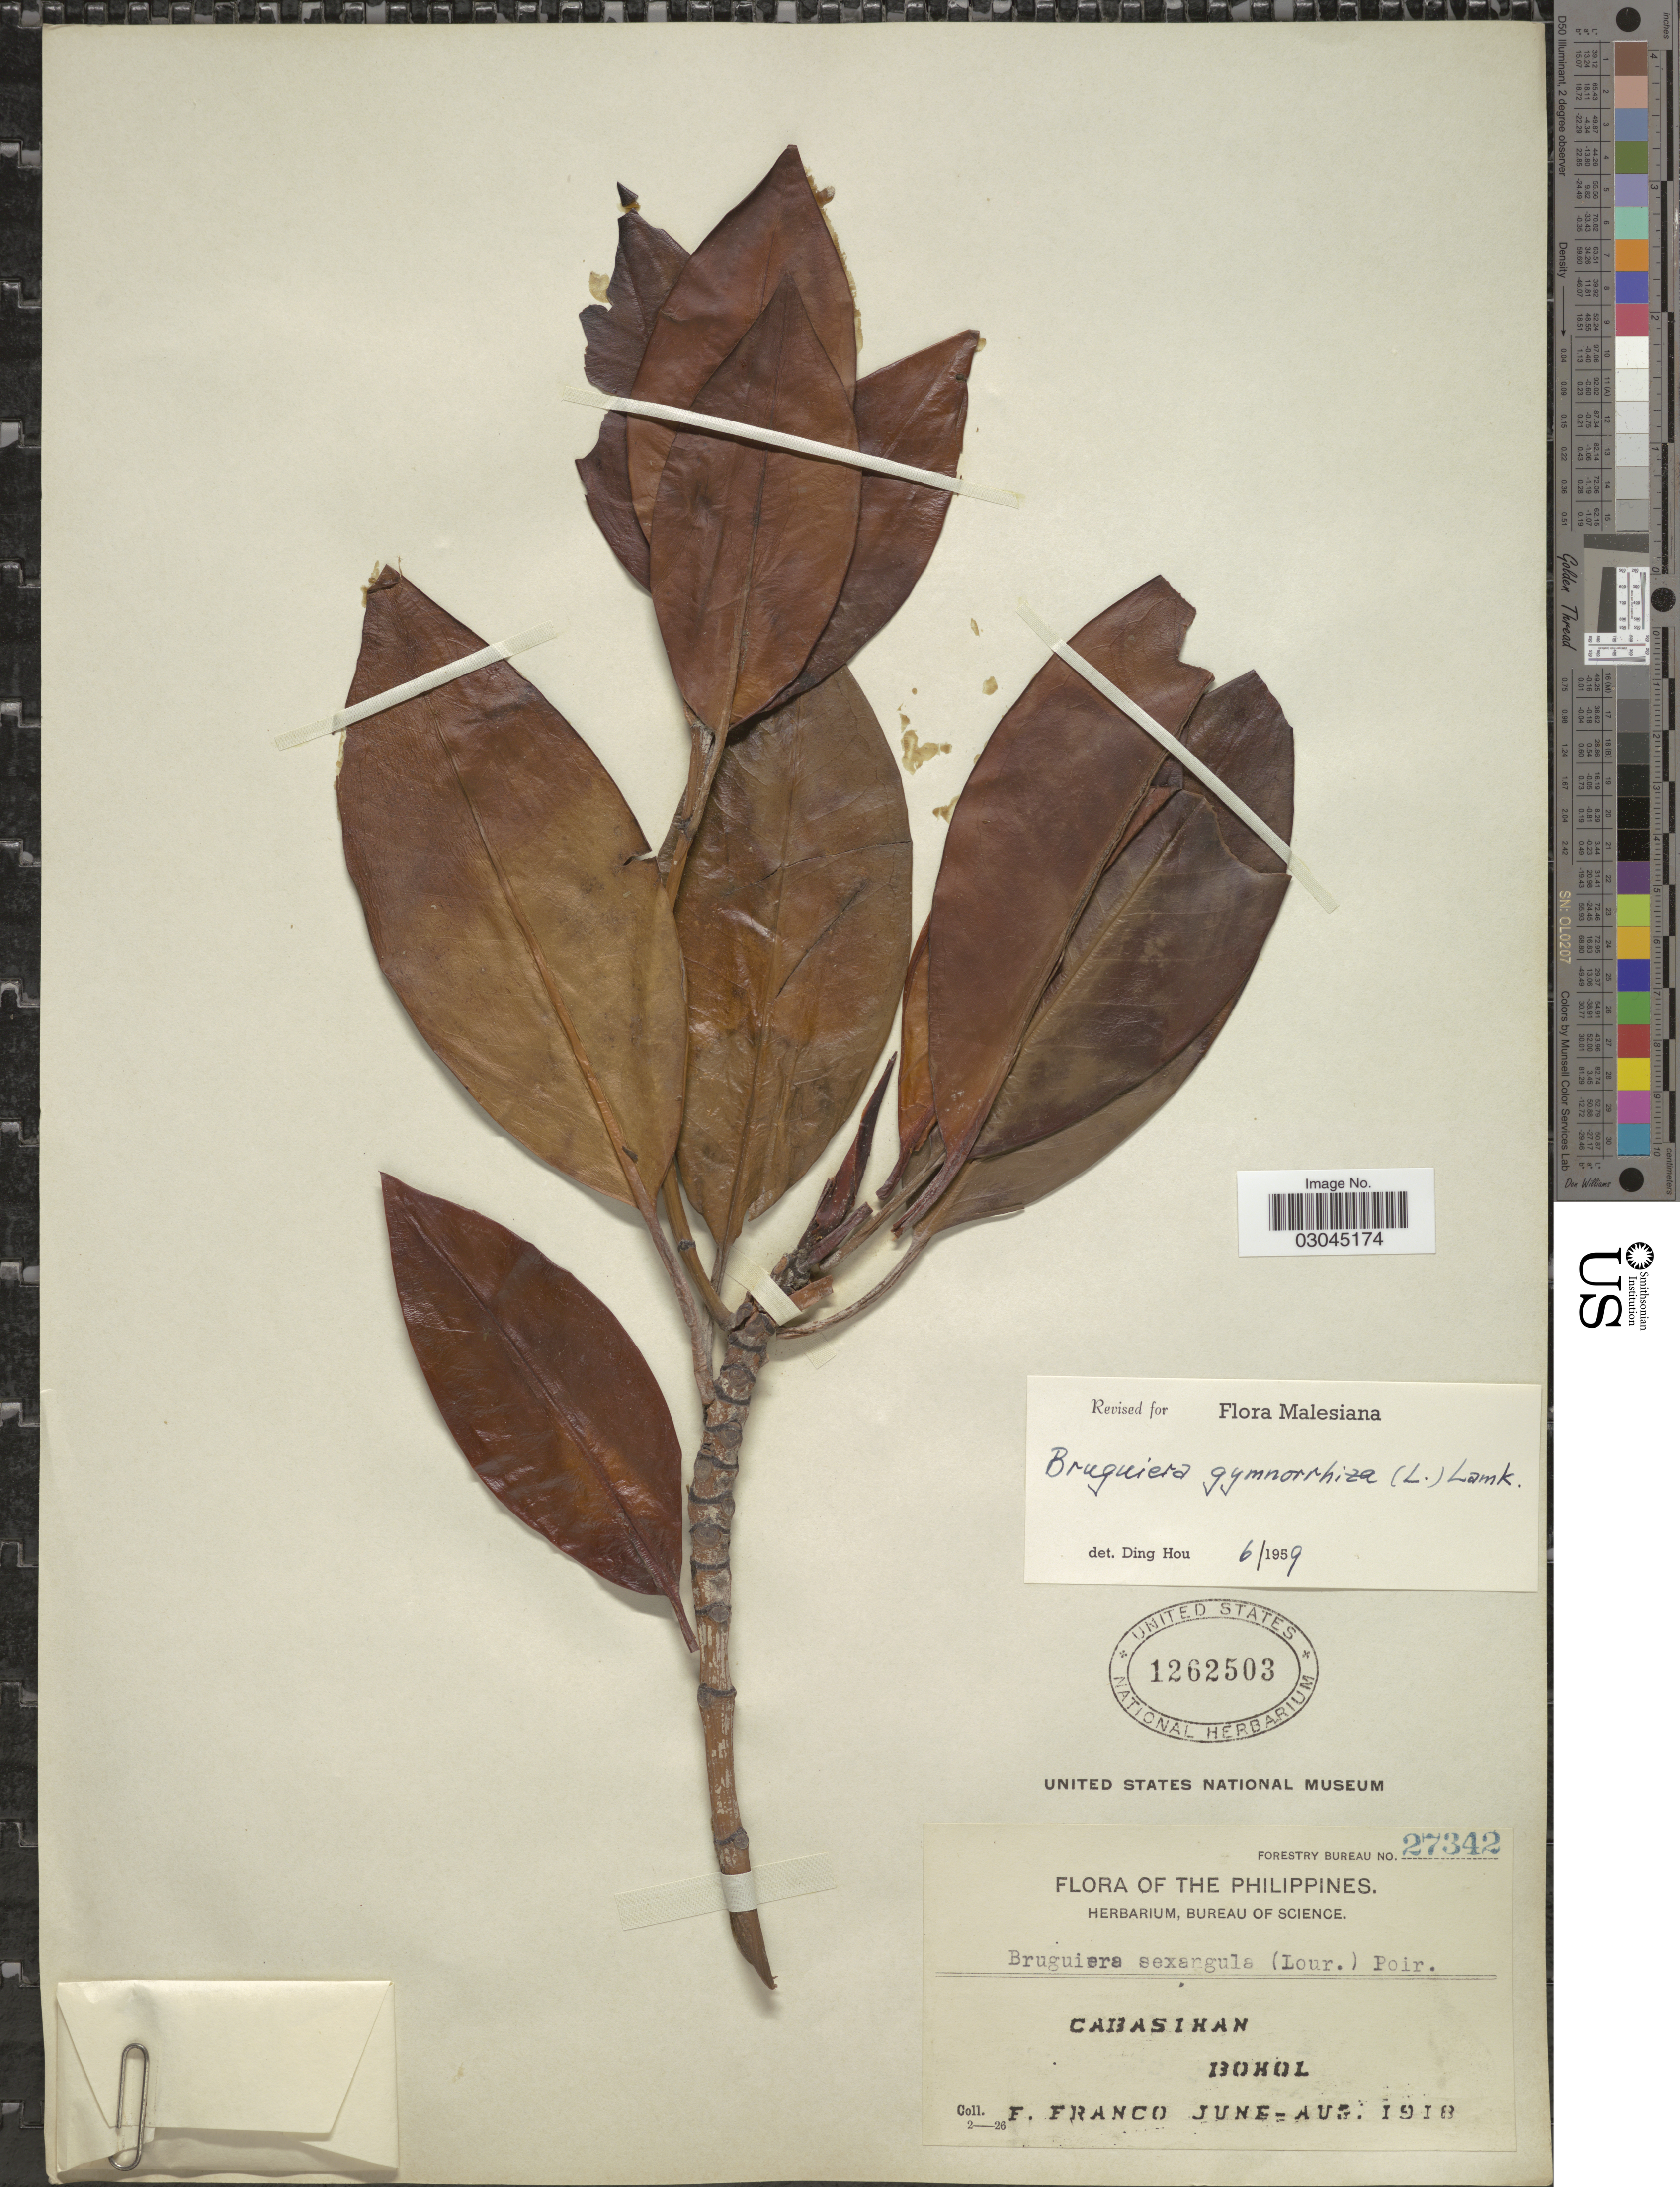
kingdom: Plantae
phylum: Tracheophyta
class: Magnoliopsida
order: Malpighiales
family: Rhizophoraceae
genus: Bruguiera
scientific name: Bruguiera gymnorhiza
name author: (L.) Savigny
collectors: F. Franco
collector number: Forestry Bureau 27342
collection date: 1918-06/1918-08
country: Philippines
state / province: Central Visayas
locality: Cabasihan. Bohol.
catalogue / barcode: US 1262503